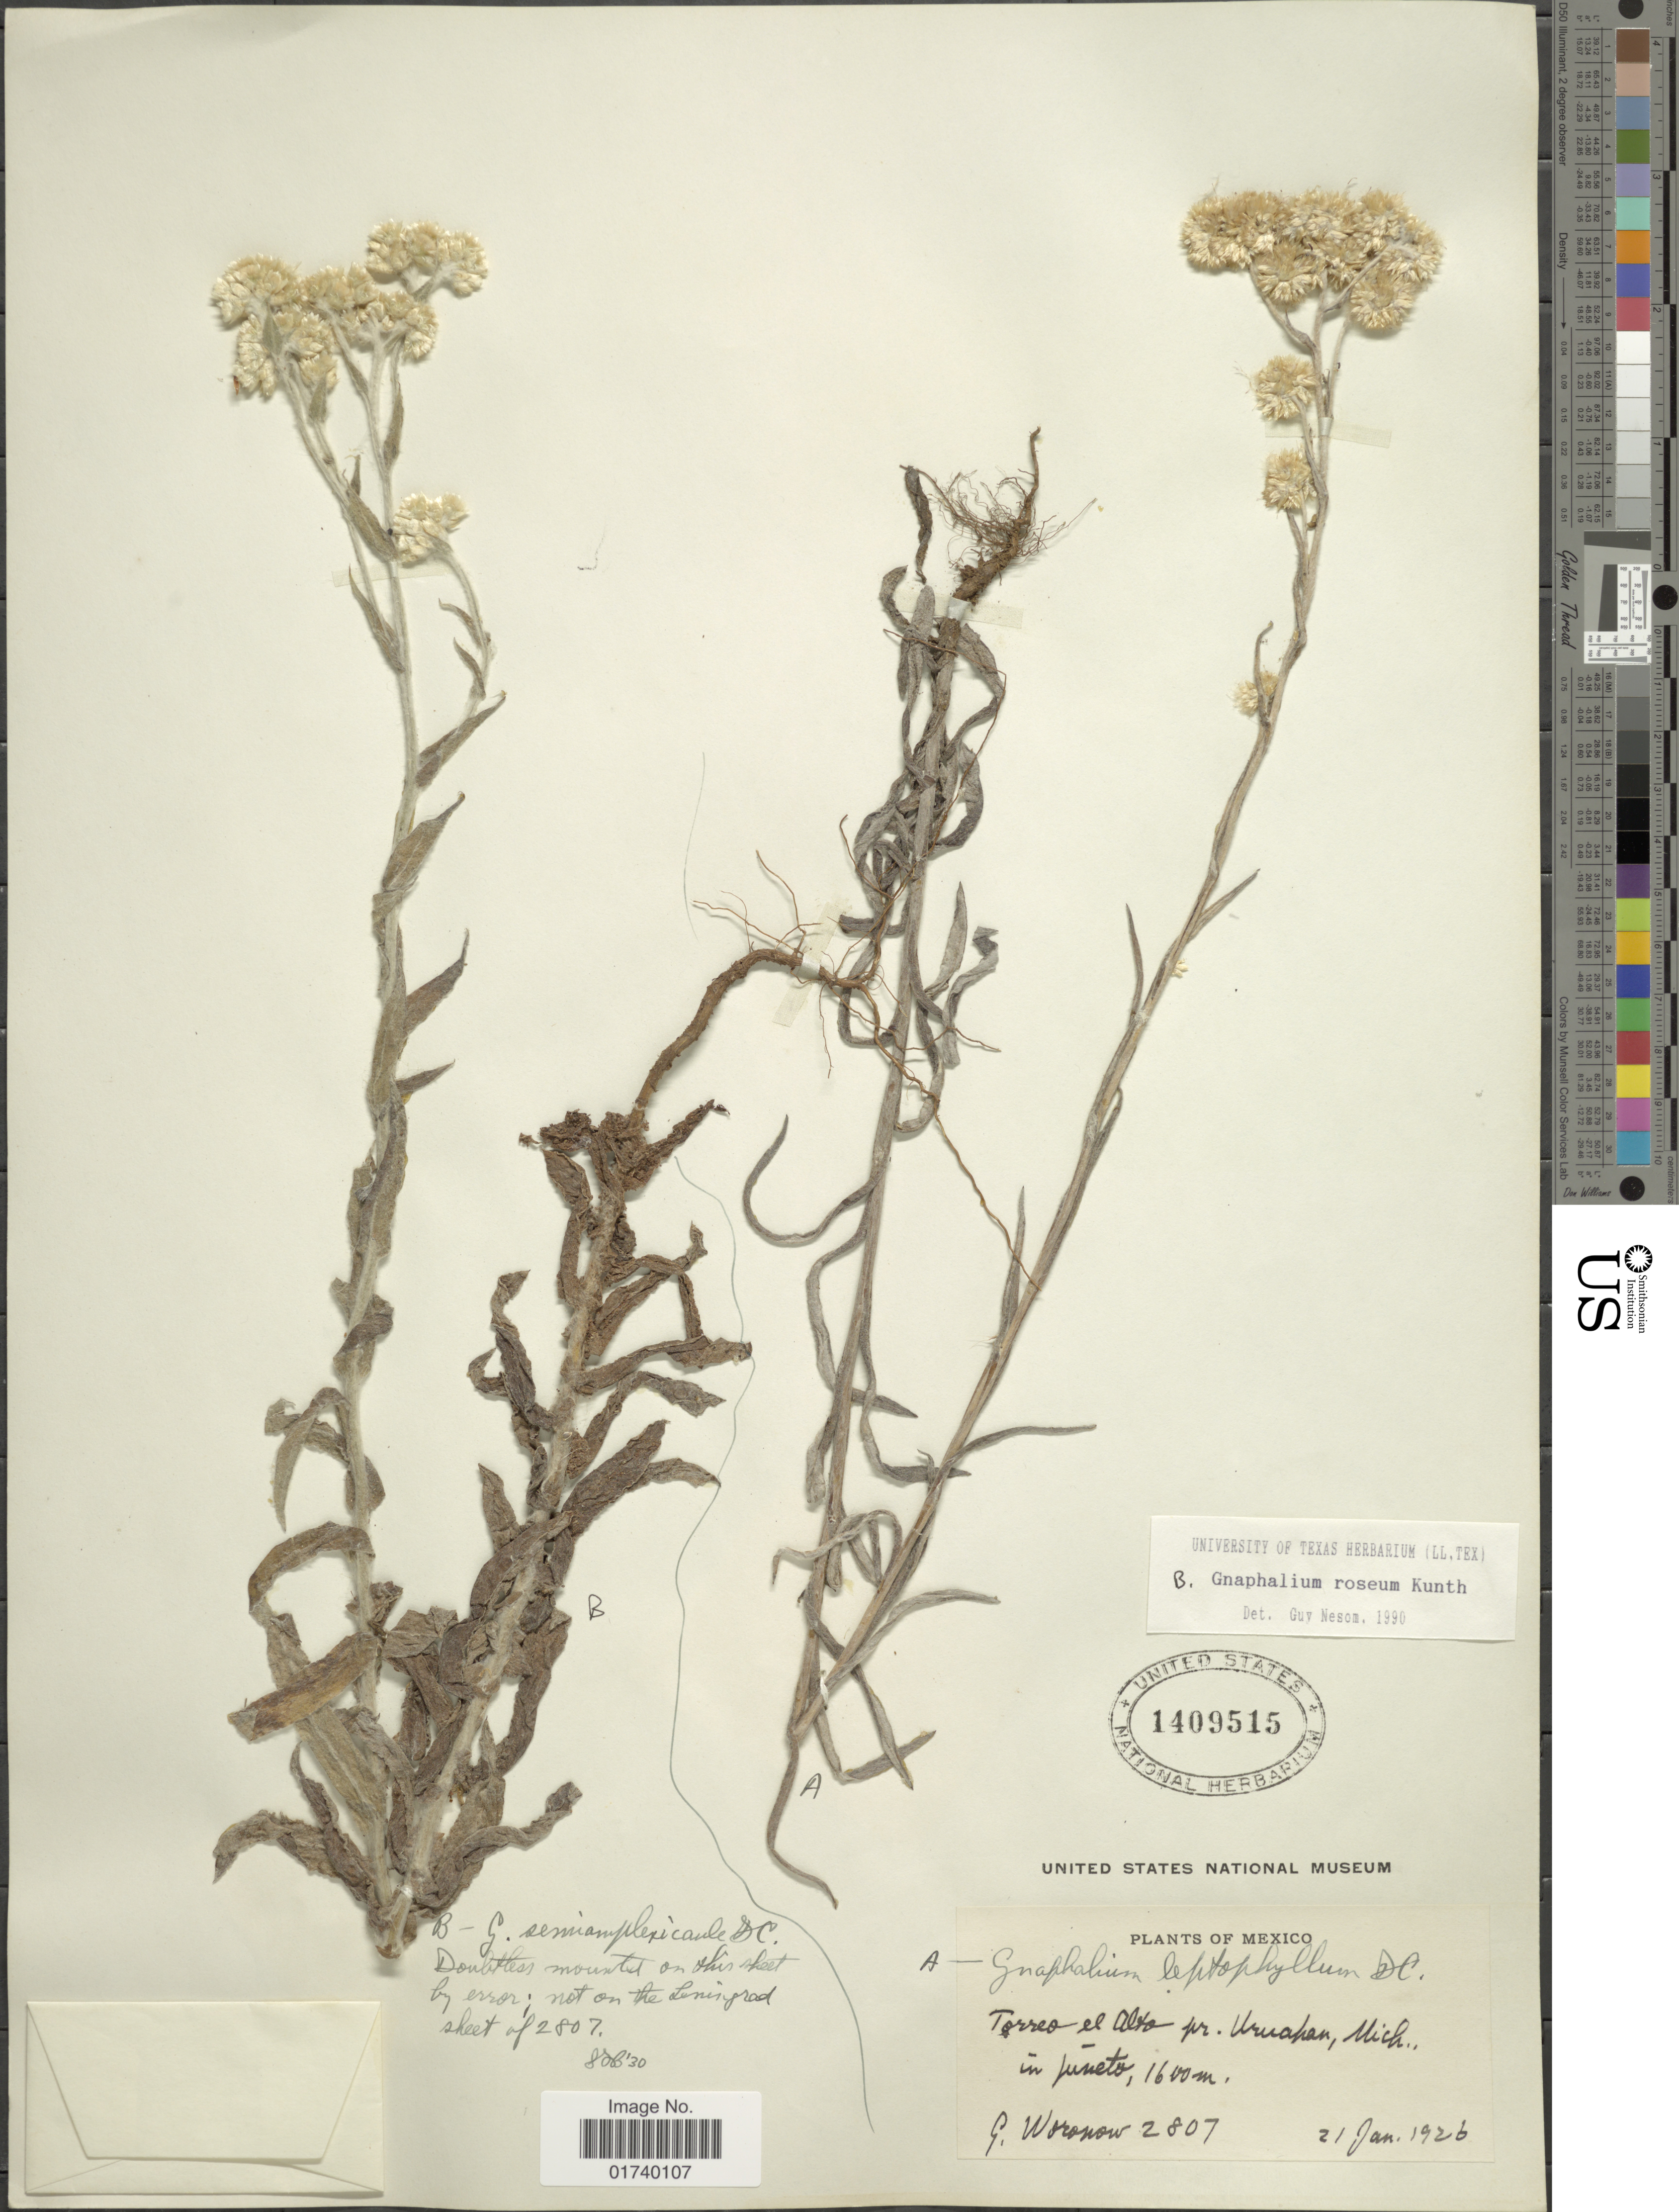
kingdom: Plantae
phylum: Tracheophyta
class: Magnoliopsida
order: Asterales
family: Asteraceae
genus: Pseudognaphalium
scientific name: Pseudognaphalium roseum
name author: (Kunth) Anderb.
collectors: G. Woronow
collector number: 2807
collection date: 1926-01-21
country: Mexico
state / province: Michoacán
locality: Torreo el Alto pr. Uruapan, Mich. in pineto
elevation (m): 1600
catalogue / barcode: US 1409515